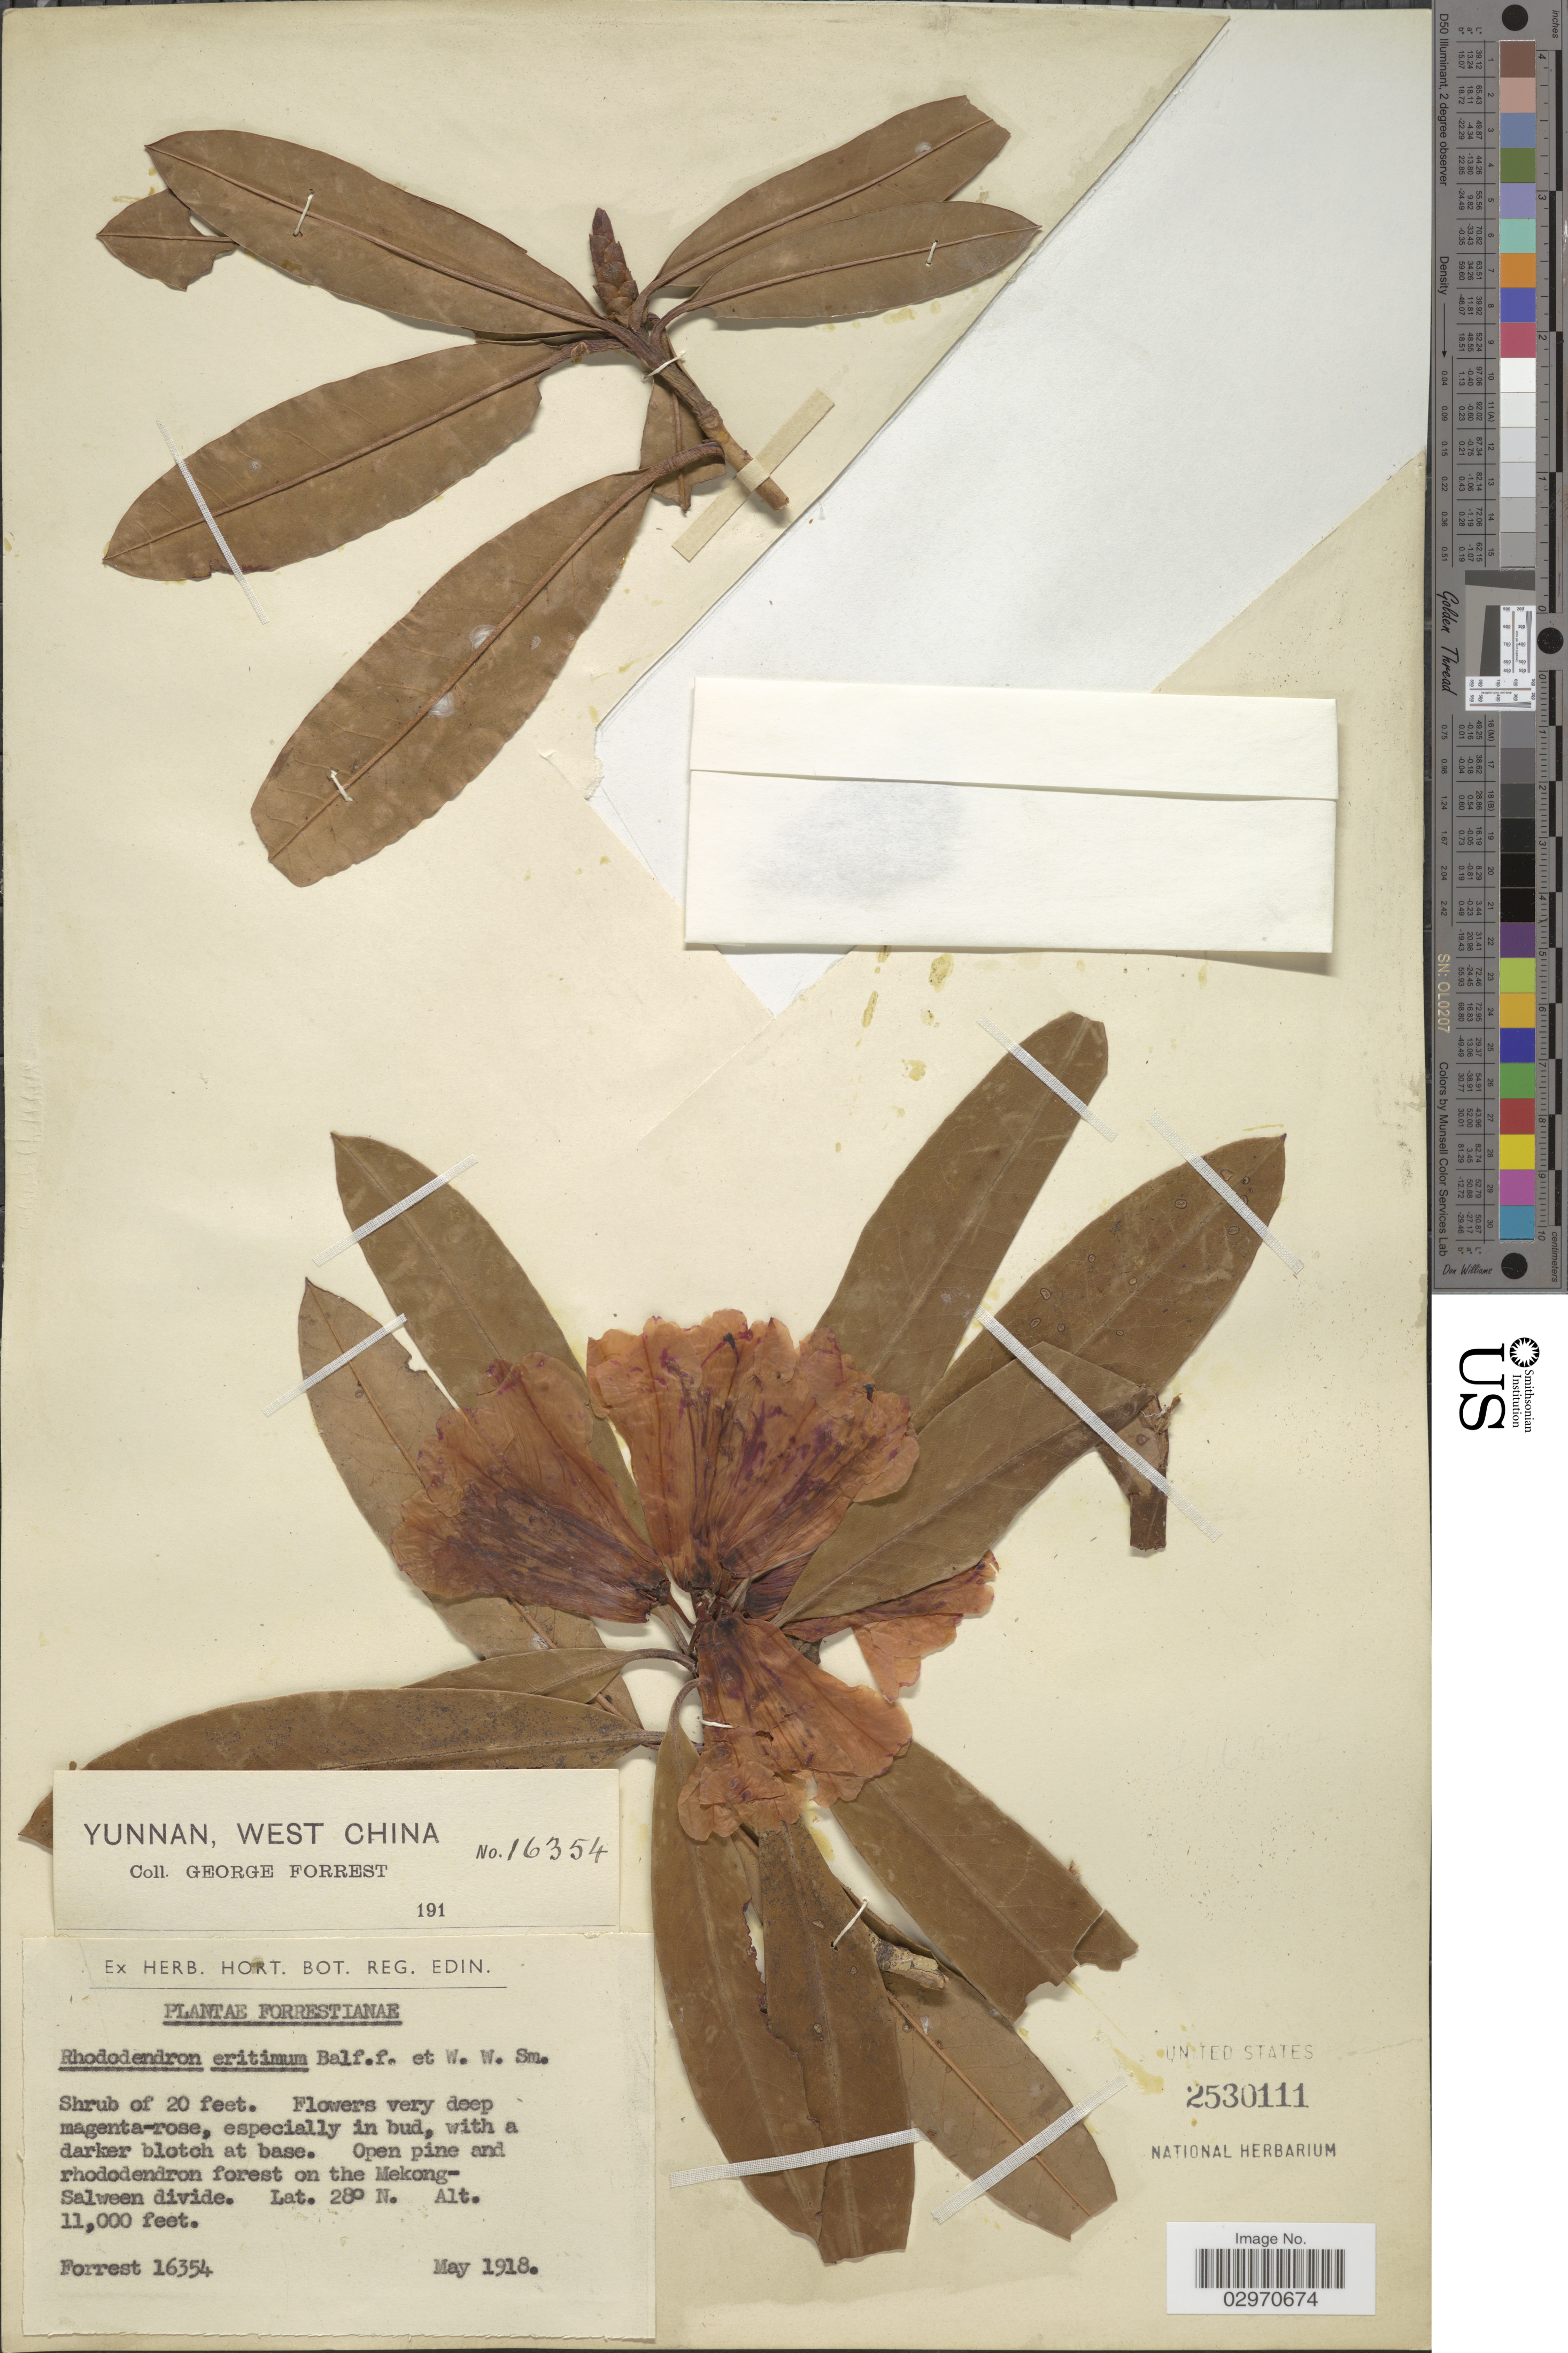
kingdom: Plantae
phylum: Tracheophyta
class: Magnoliopsida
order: Ericales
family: Ericaceae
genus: Rhododendron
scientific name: Rhododendron eritimum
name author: Balf. f. & W.W. Sm.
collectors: -. Forrest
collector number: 16354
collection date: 1918-05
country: China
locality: On the Mekong-Salween divide.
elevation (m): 3353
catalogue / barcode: US 2530111